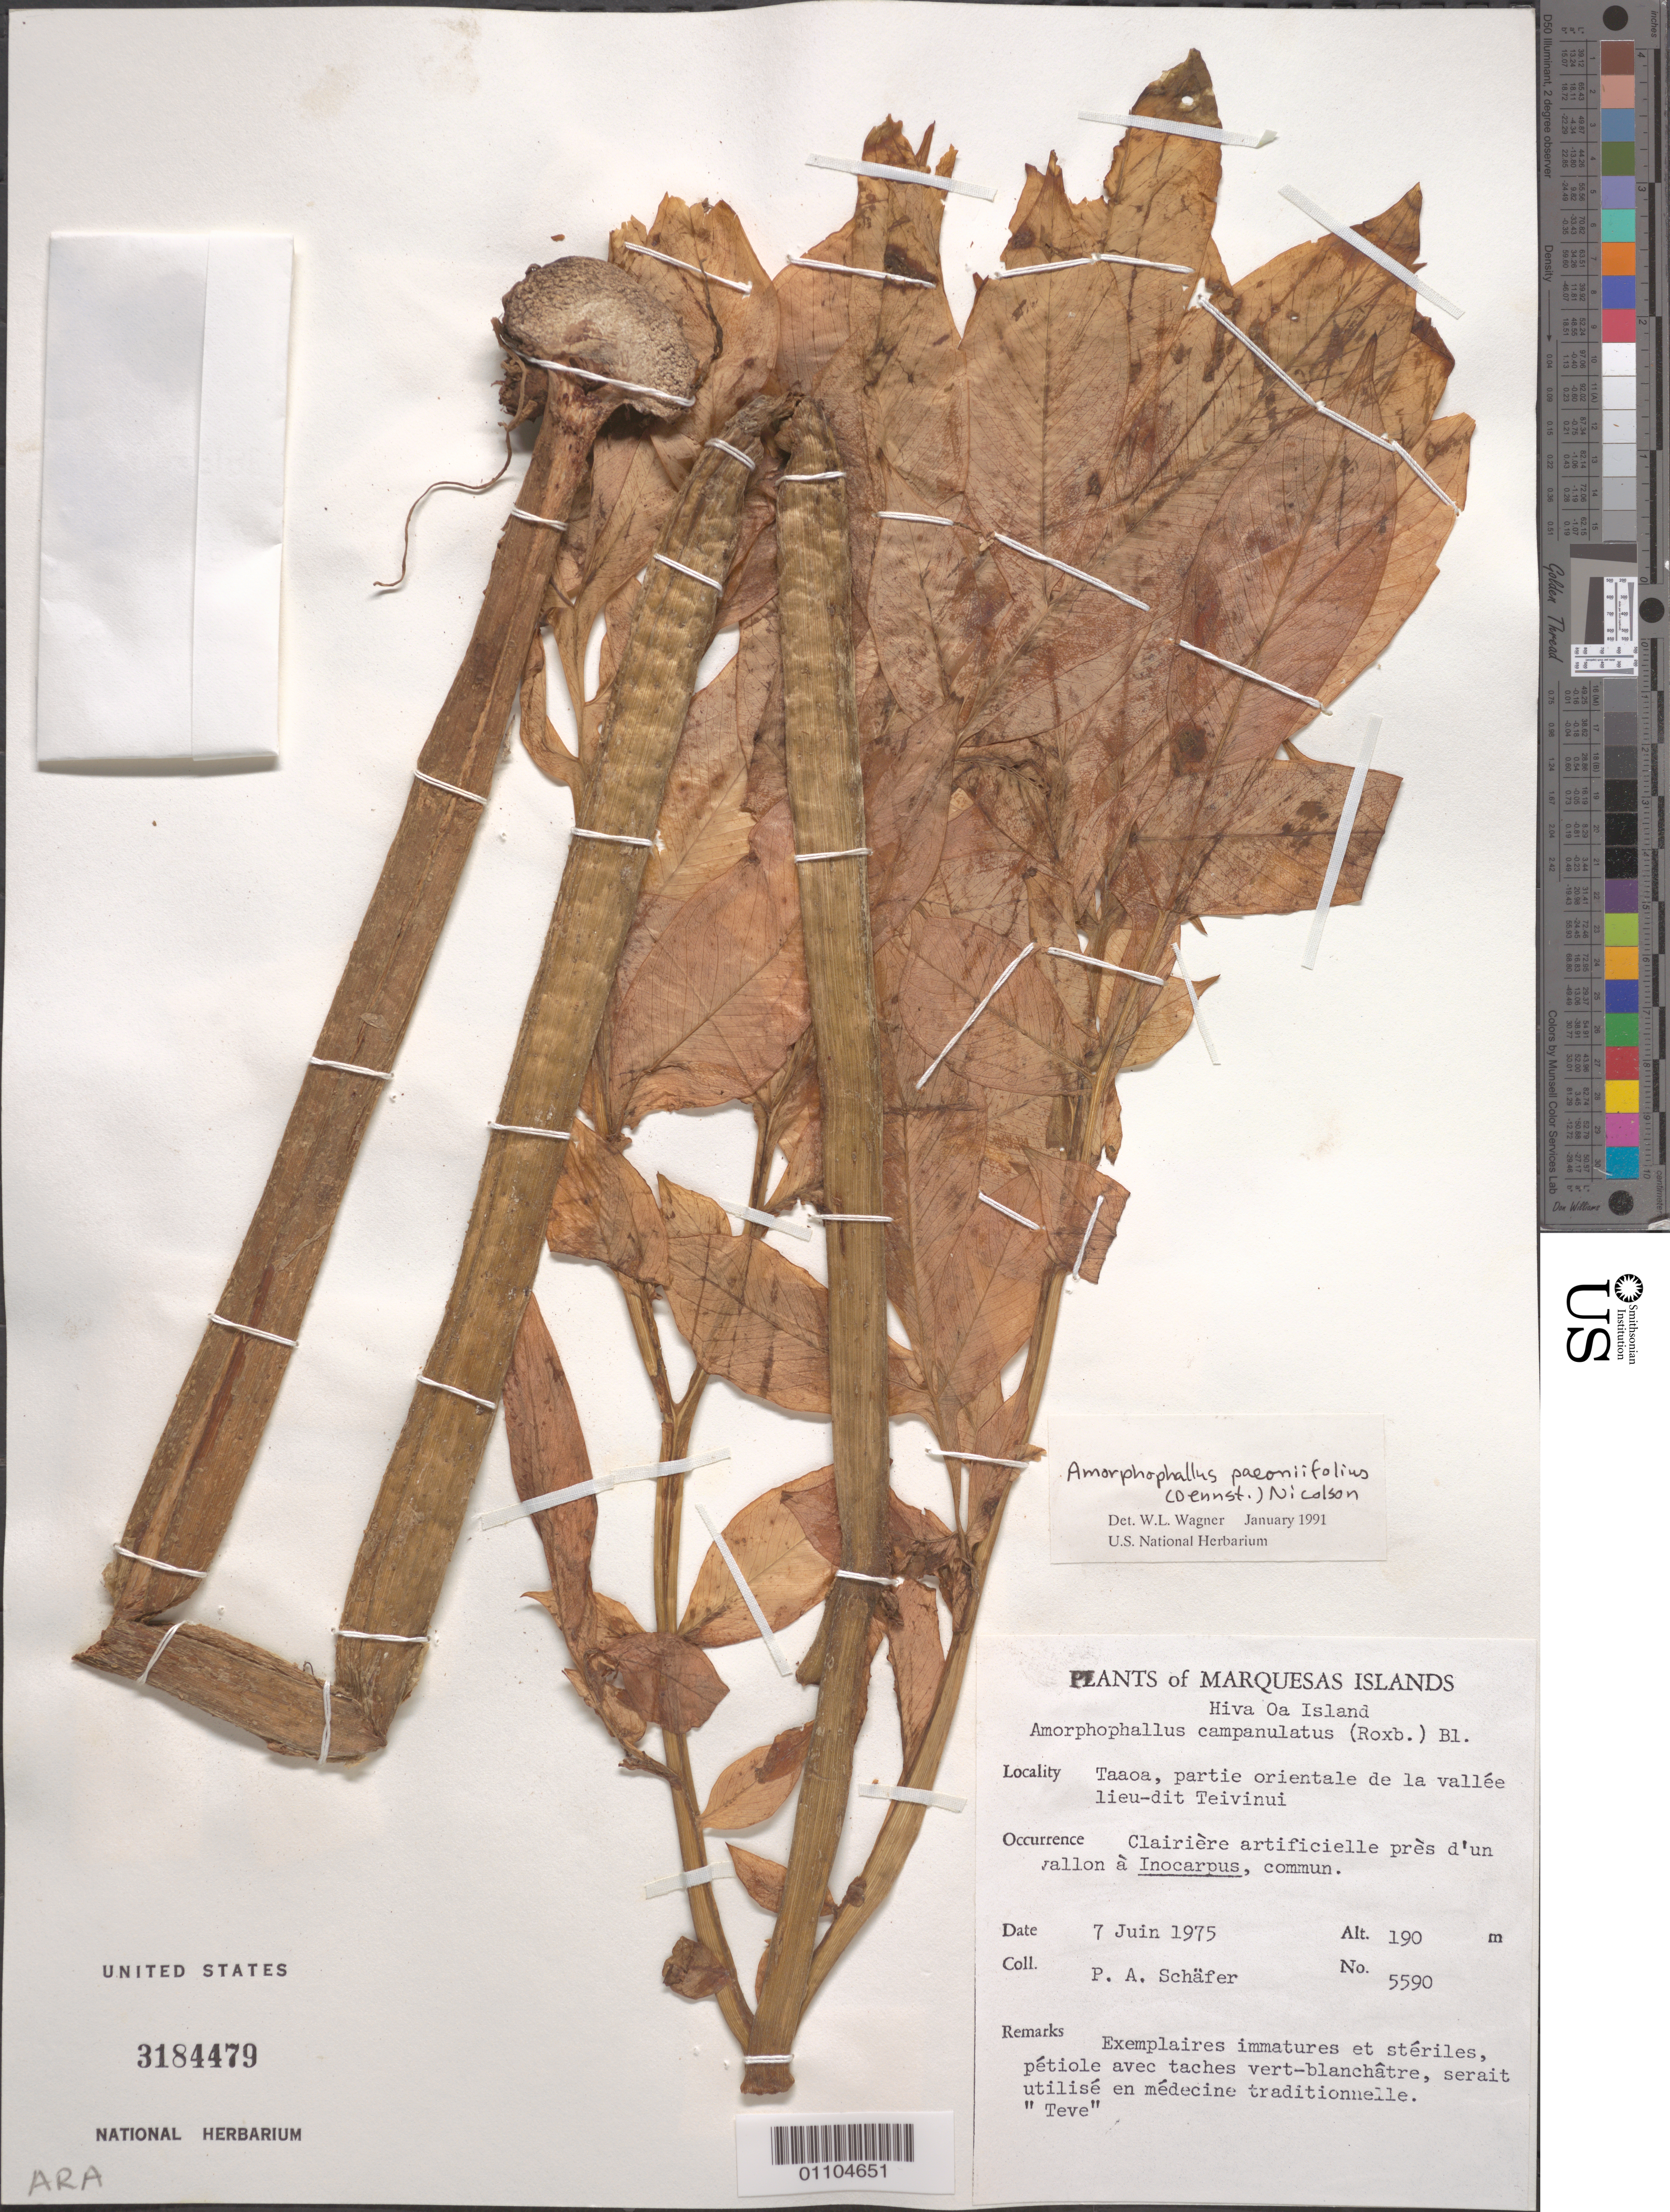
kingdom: Plantae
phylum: Tracheophyta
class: Liliopsida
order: Alismatales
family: Araceae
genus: Amorphophallus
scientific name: Amorphophallus paeoniifolius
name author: (Dennst.) Nicolson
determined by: Wagner, W. L., (BOT), Smithsonian Institution - National Museum of Natural History (UNITED STATES)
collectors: P. A. Schäfer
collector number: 5590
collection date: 1975-06-07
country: French Polynesia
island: Hiva Oa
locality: Taaoa, partie orientale de la vallée lieu-dit Teivinui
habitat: Clairière artificielle près d'un vallon à Inocarpus, commun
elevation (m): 190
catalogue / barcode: US 3184479